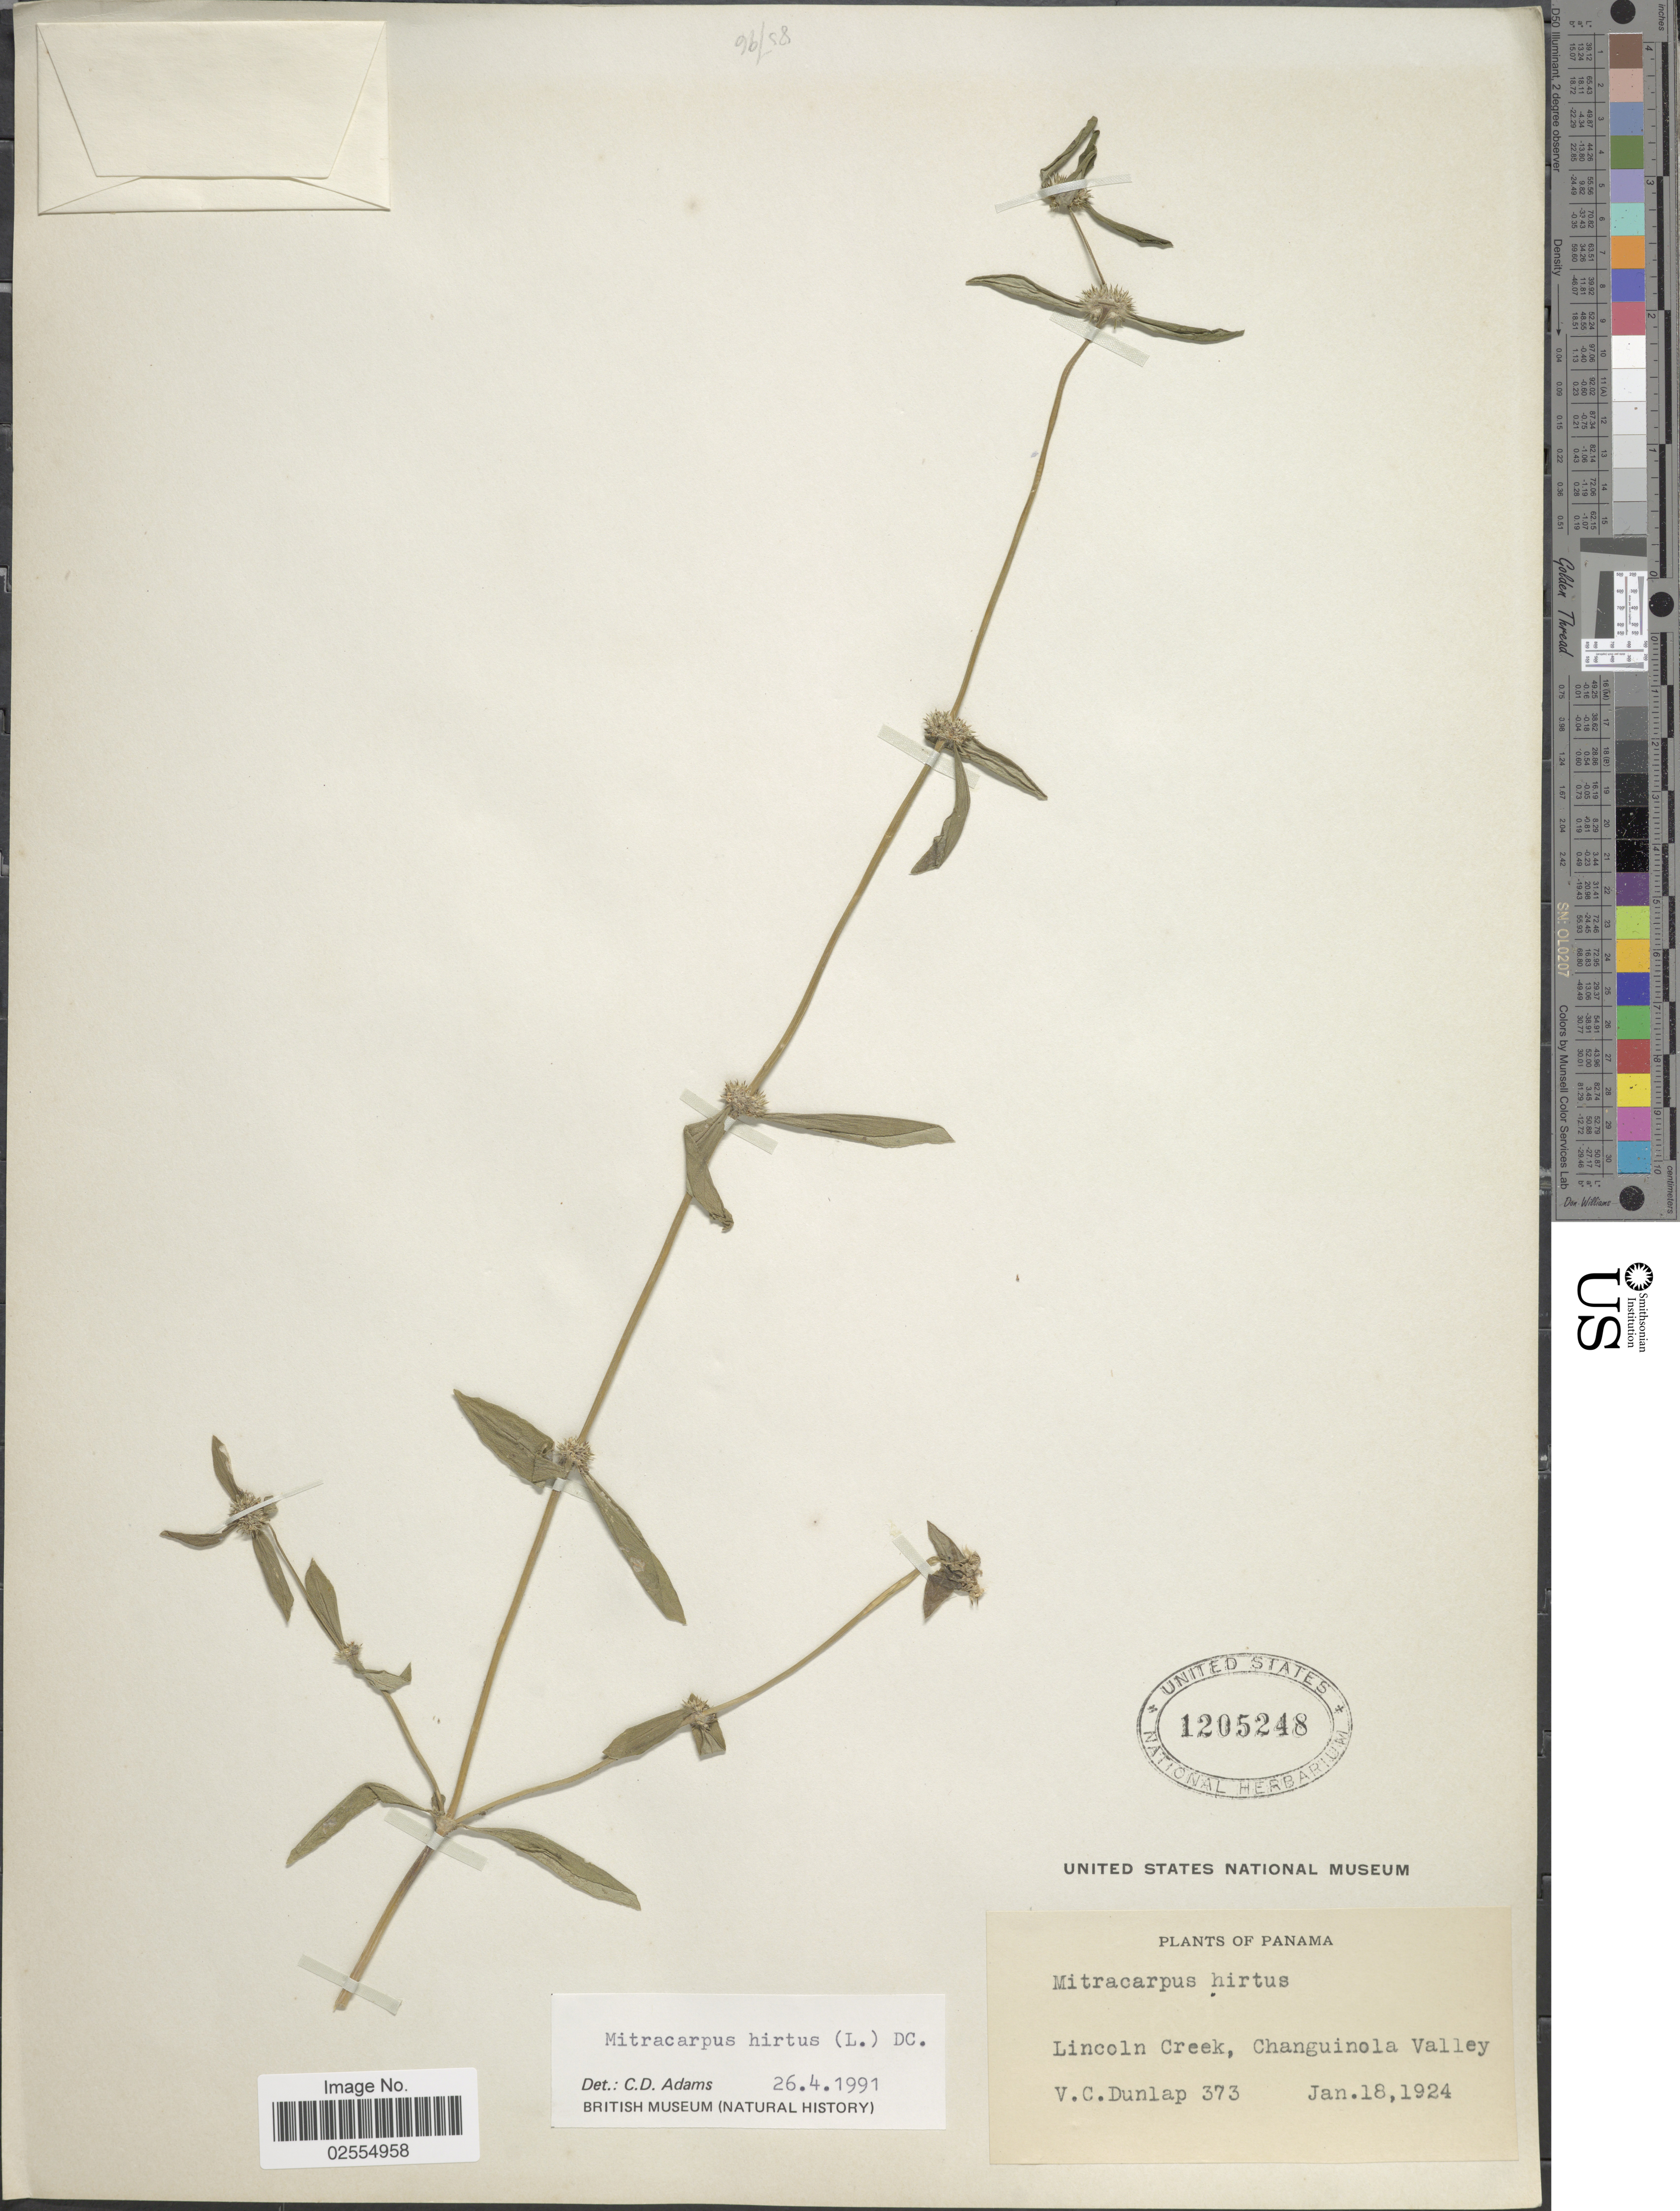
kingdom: Plantae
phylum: Tracheophyta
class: Magnoliopsida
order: Gentianales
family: Rubiaceae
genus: Mitracarpus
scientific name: Mitracarpus hirtus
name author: (L.) DC.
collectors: V. C. Dunlap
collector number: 373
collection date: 1924-01-18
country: Panama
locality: Lincoln Creek, Changuinola Valley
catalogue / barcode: US 1205248